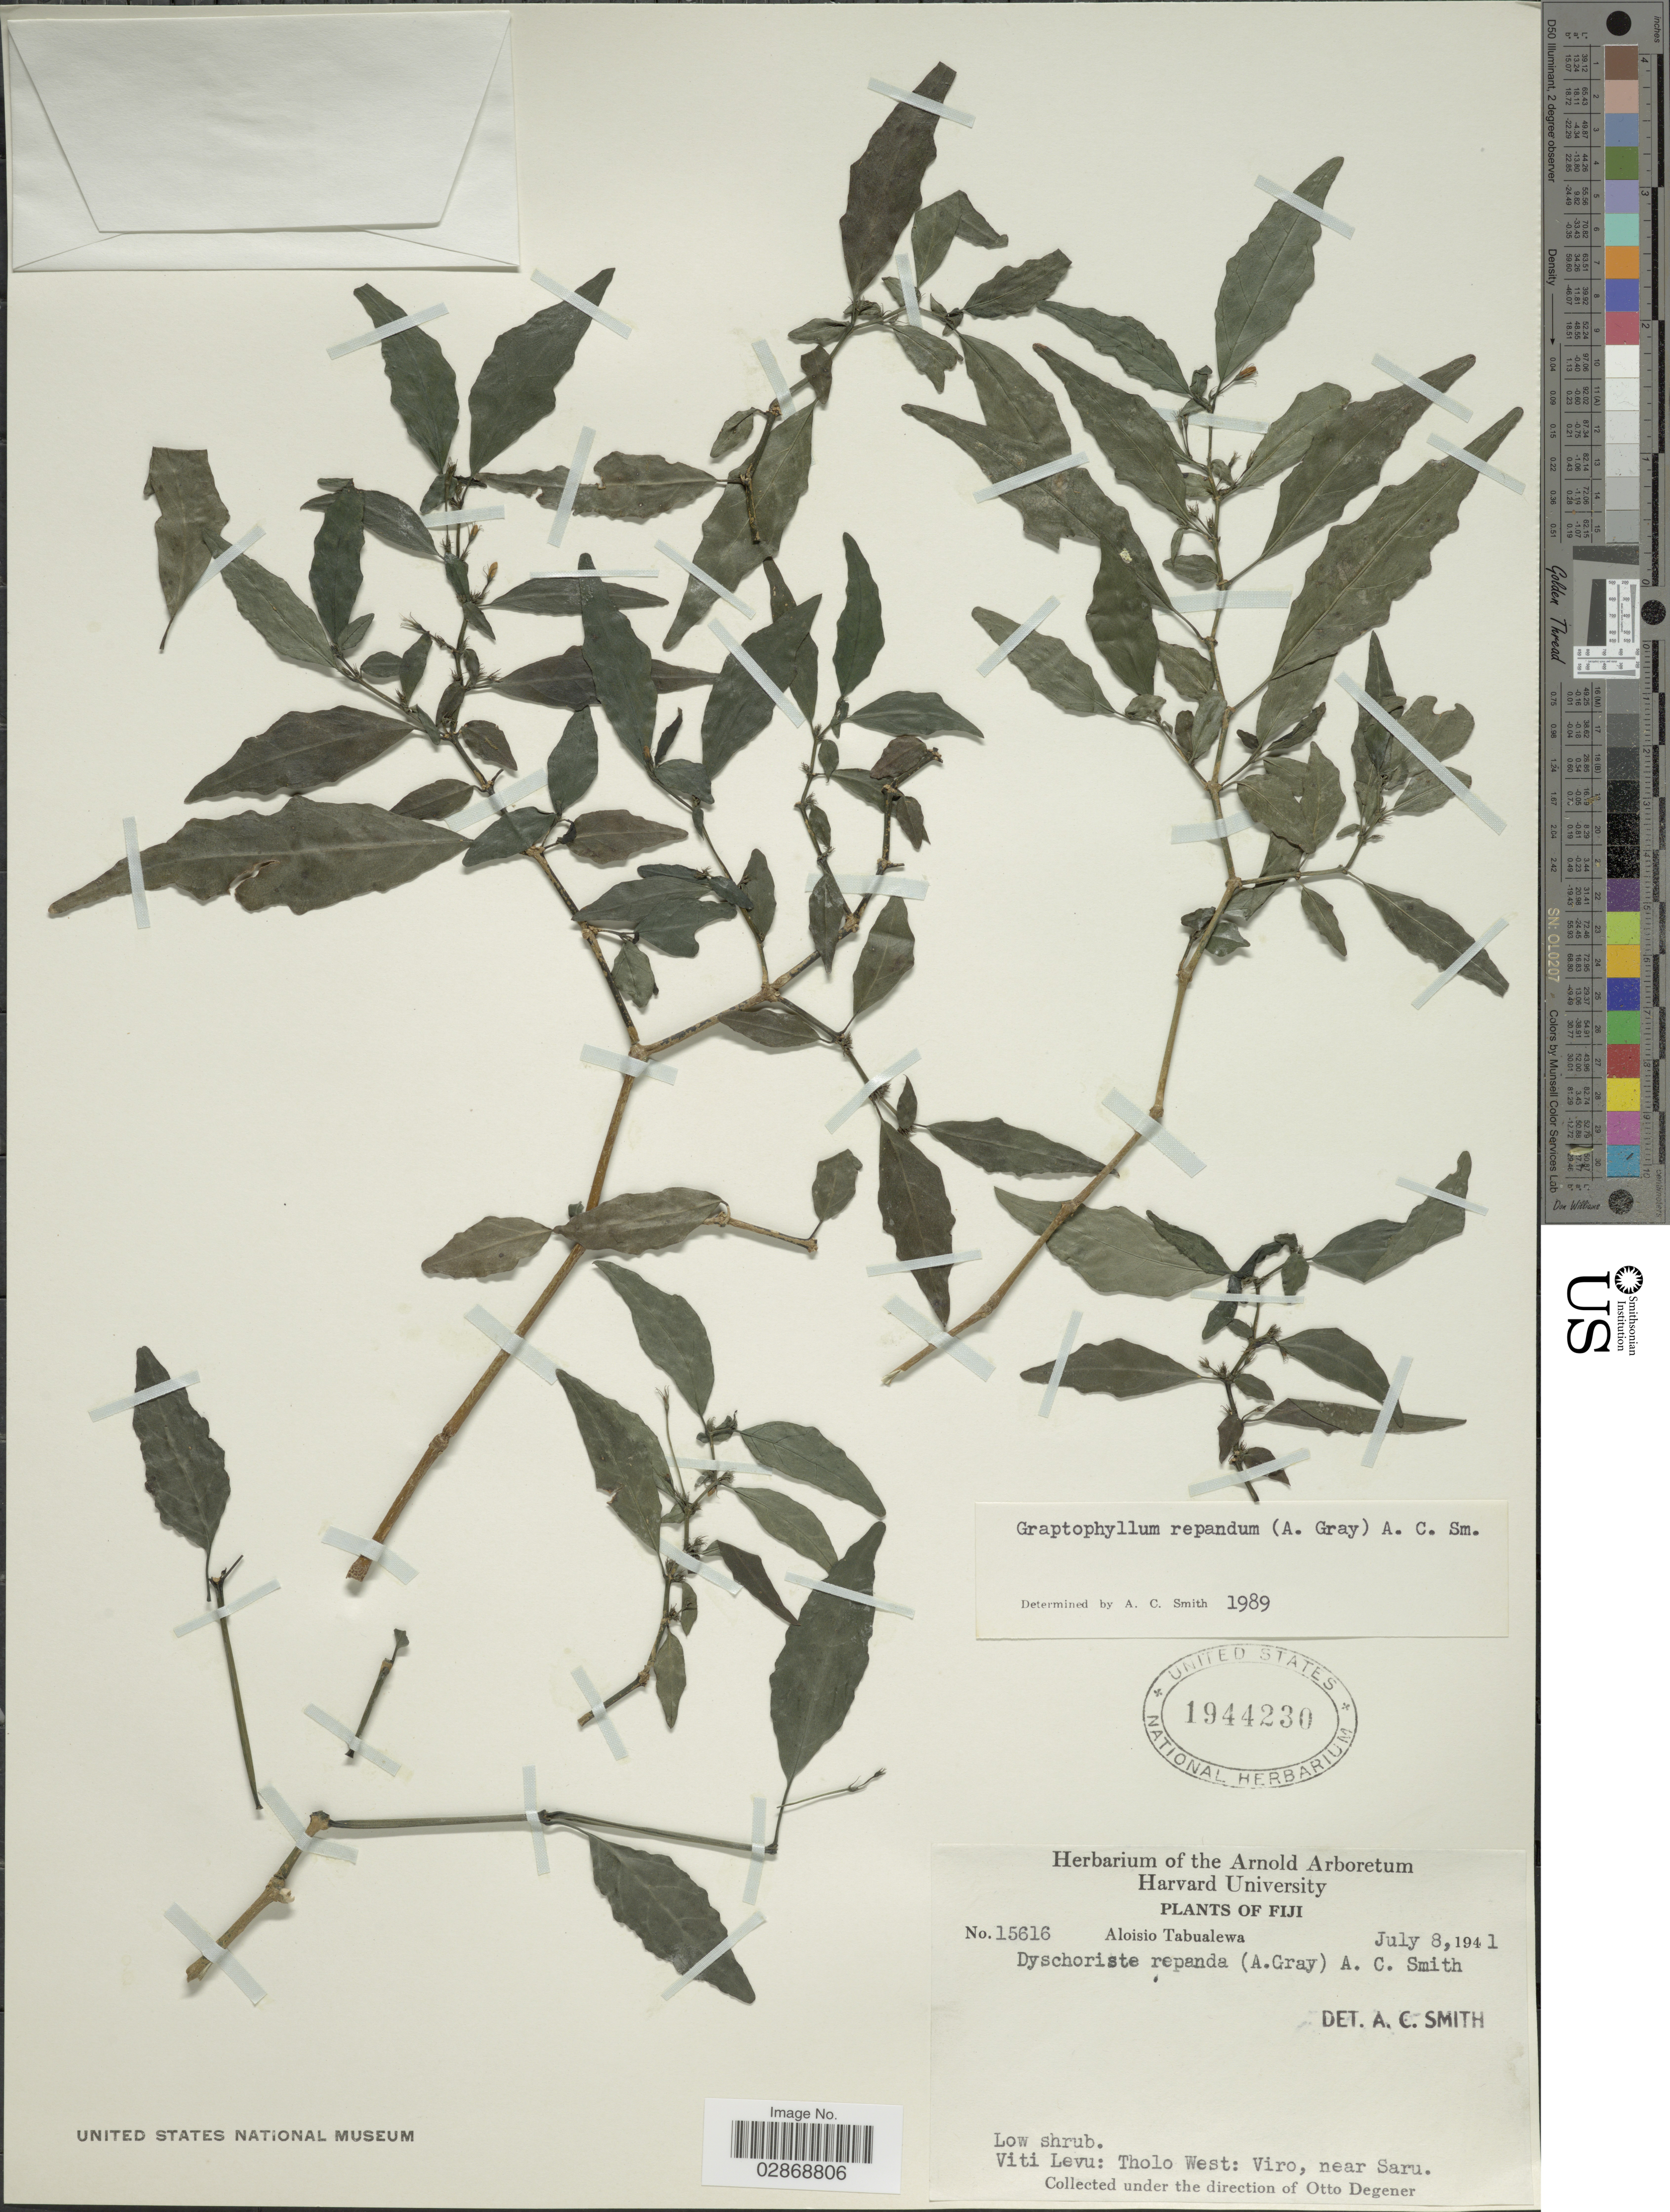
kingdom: Plantae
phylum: Tracheophyta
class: Magnoliopsida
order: Lamiales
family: Acanthaceae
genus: Graptophyllum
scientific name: Graptophyllum repandum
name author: (A. Gray) A.C. Sm.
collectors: A. Tabualewa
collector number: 15616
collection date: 1941-07-08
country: Fiji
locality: Viti Levu: Tholo West: Viro, near Saru.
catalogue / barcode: US 1944230